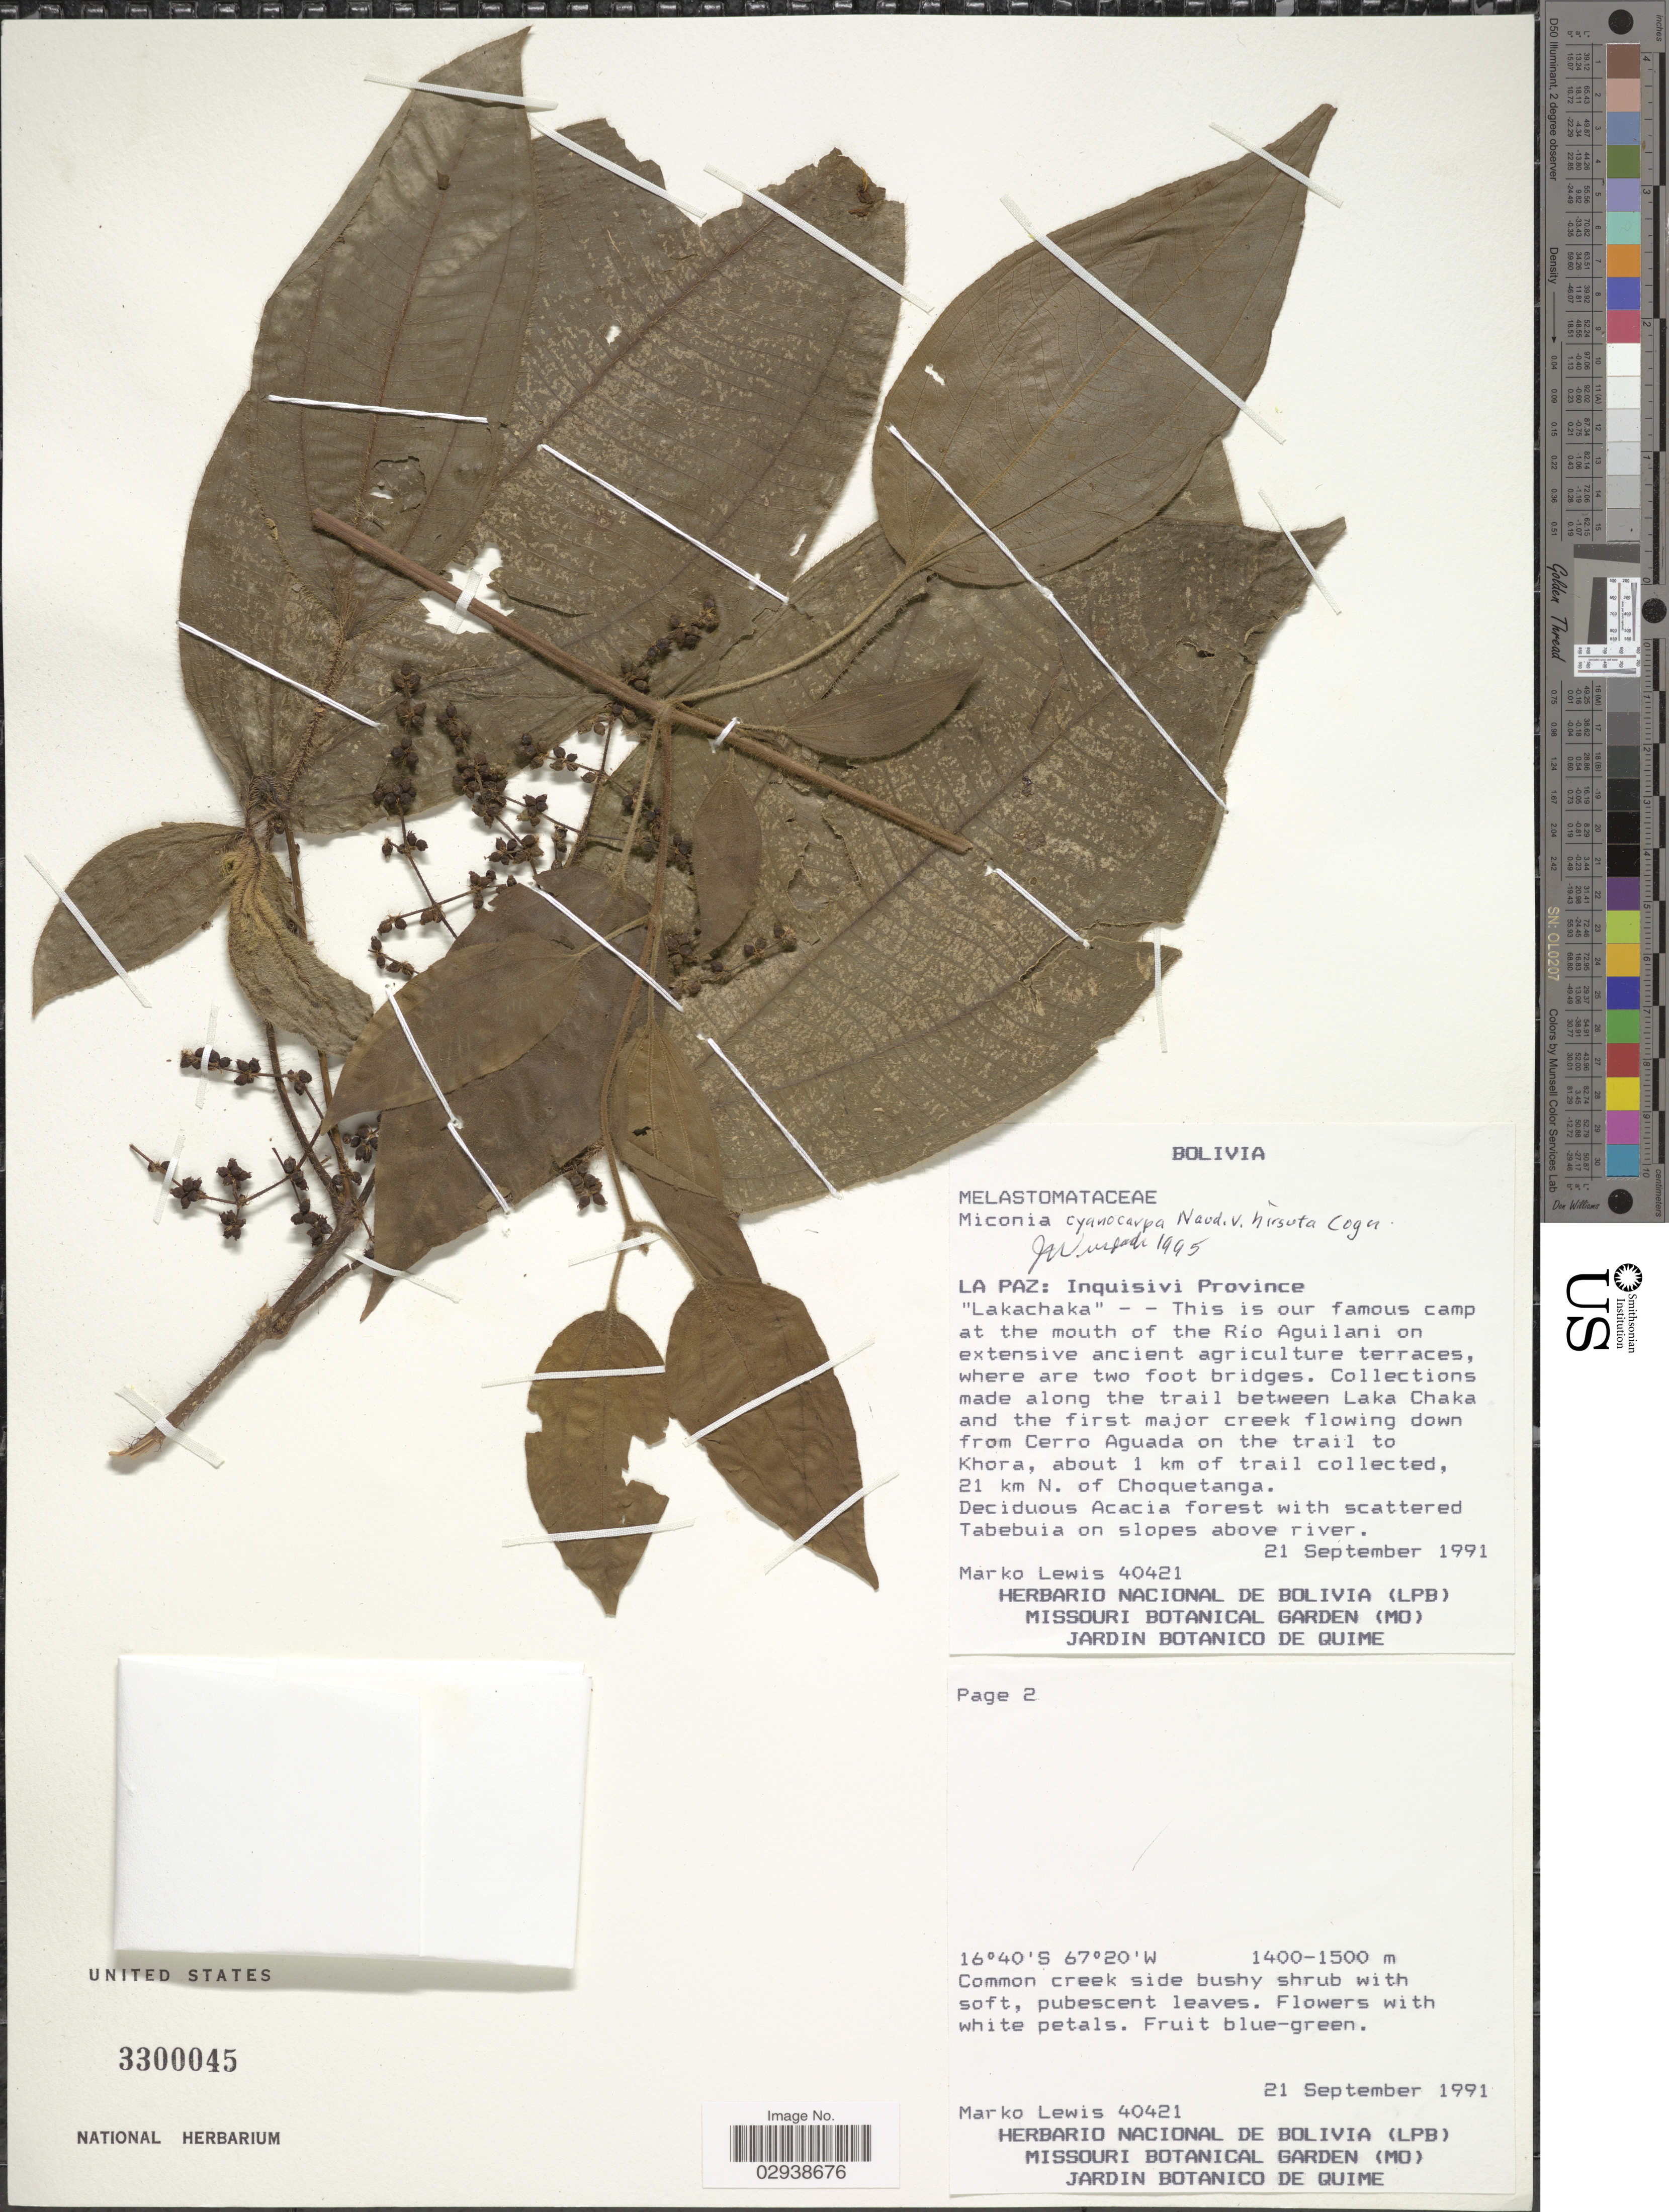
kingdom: Plantae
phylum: Tracheophyta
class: Magnoliopsida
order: Myrtales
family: Melastomataceae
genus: Miconia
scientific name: Miconia cyanocarpa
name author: Naudin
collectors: M. A. Lewis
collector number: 40421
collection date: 1991-09-21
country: Bolivia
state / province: La Paz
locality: Inquisivi Province, "Lakachaka" - - This is our famous camp at the mouth of the Rio Aguilani on extensive ancient agriculture terraces, where are two foot bridges, along the trail between Laka Chaka and the first major creek flowing down from Cerro Aguada on the trail to Khora, about 1 km of trail collected, 21 km N. of Choquetanga.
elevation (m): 1400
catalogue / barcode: US 3300045